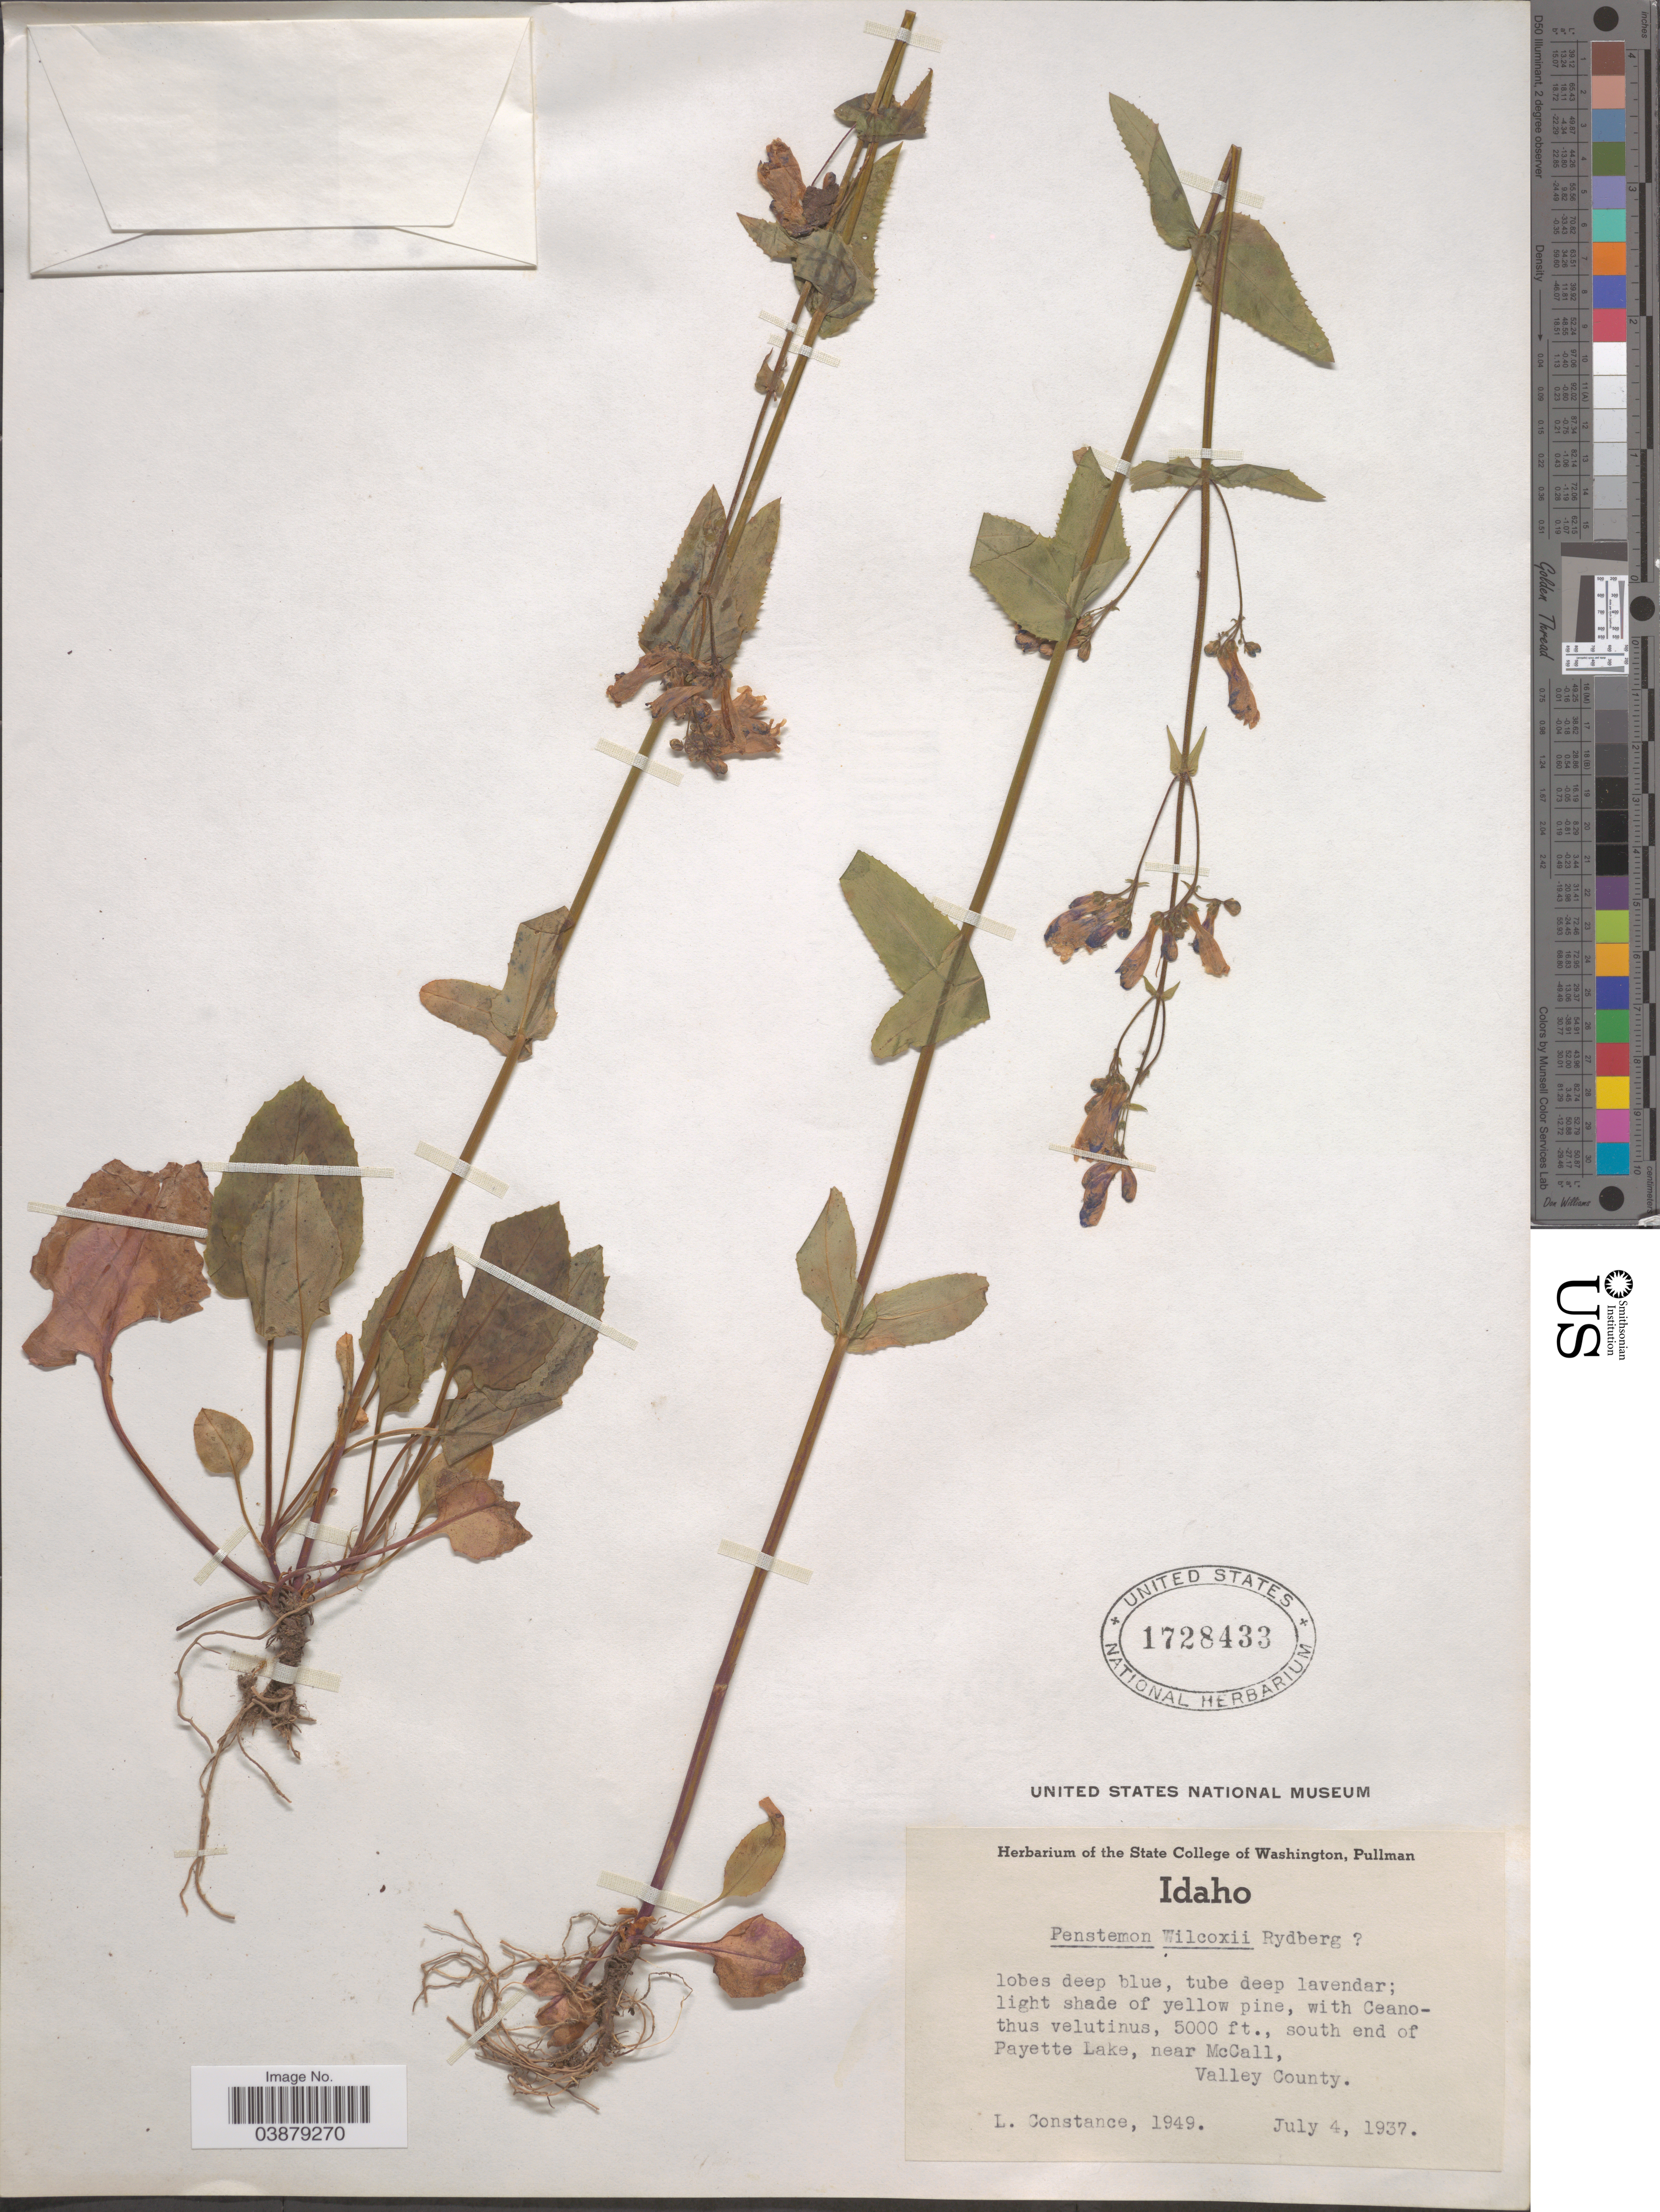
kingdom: Plantae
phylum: Tracheophyta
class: Magnoliopsida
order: Lamiales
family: Plantaginaceae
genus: Penstemon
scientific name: Penstemon wilcoxii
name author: Rydb.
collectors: L. Constance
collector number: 1949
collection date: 1937-07-04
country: United States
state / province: Idaho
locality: South end of Payette Lake, near McCall, Valley County.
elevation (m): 1524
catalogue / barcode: US 1728433